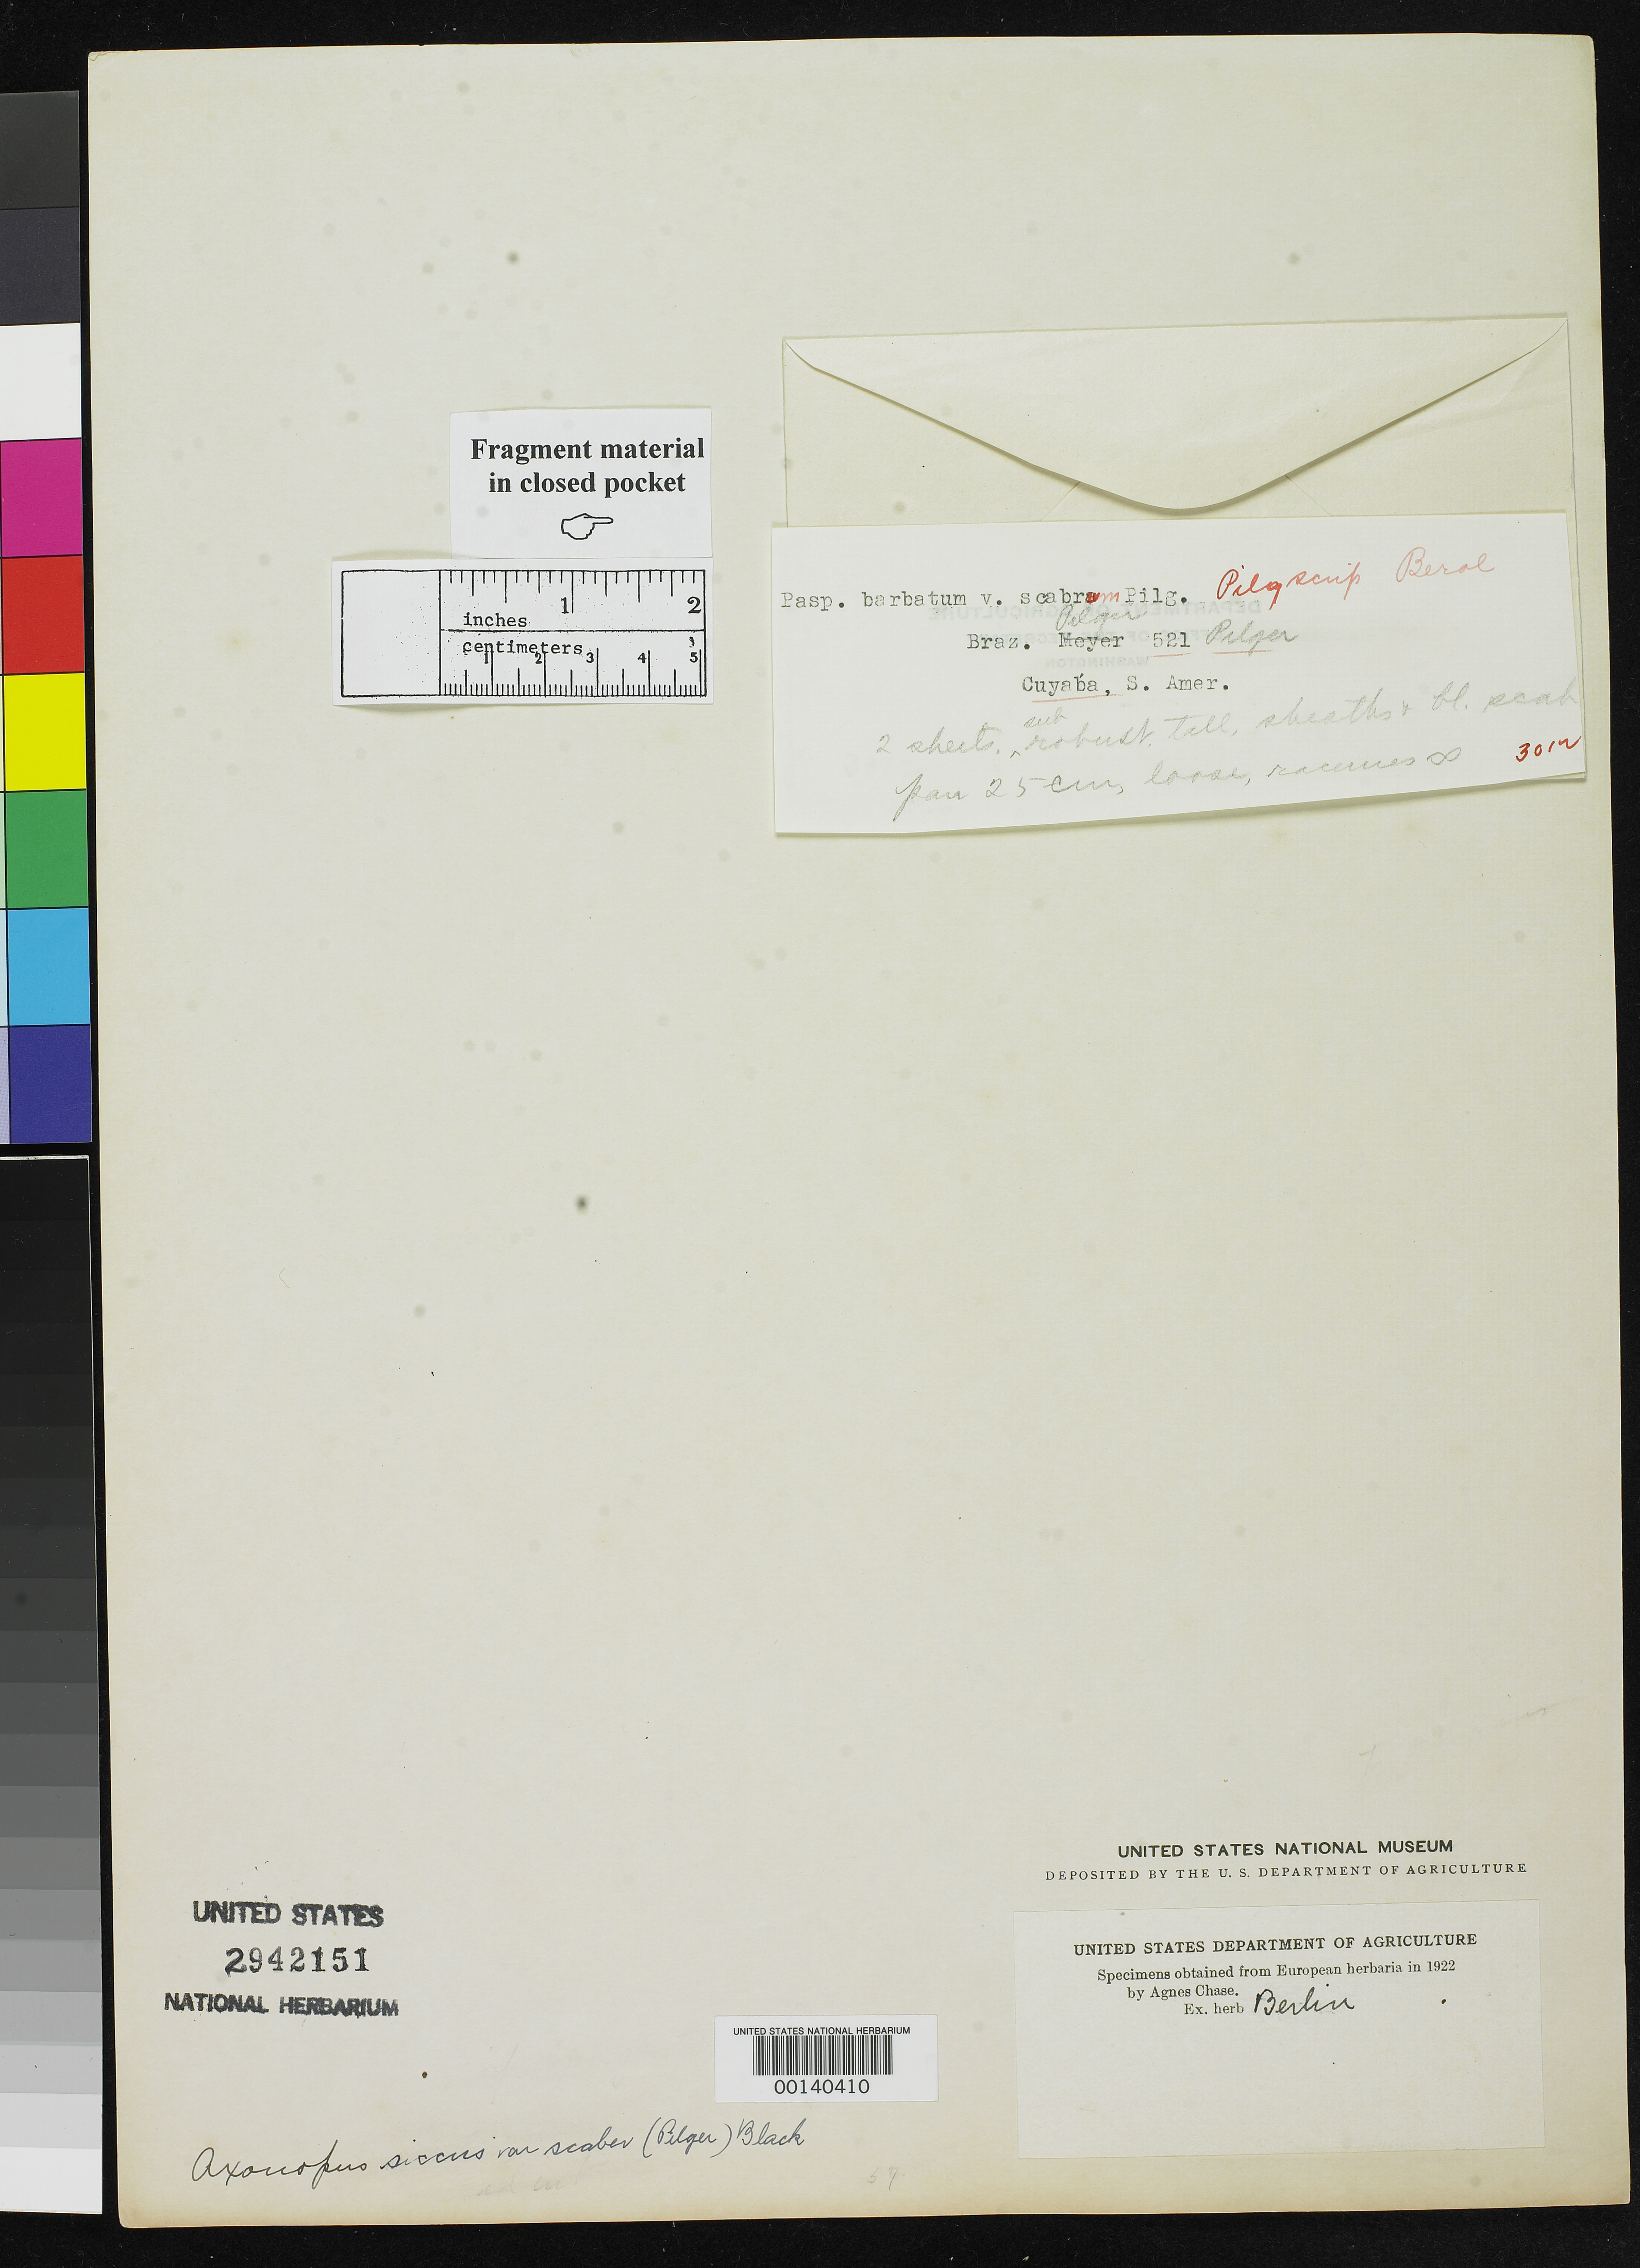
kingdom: Plantae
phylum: Tracheophyta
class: Liliopsida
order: Poales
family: Poaceae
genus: Paspalum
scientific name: Paspalum barbatum var. scabrum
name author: Pilg.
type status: Type Fragment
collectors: H. Meyer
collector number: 521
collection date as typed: Apr 1899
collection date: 1899-04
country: Brazil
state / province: Mato Grosso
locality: Cuyaba Valley.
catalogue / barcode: US 2942151